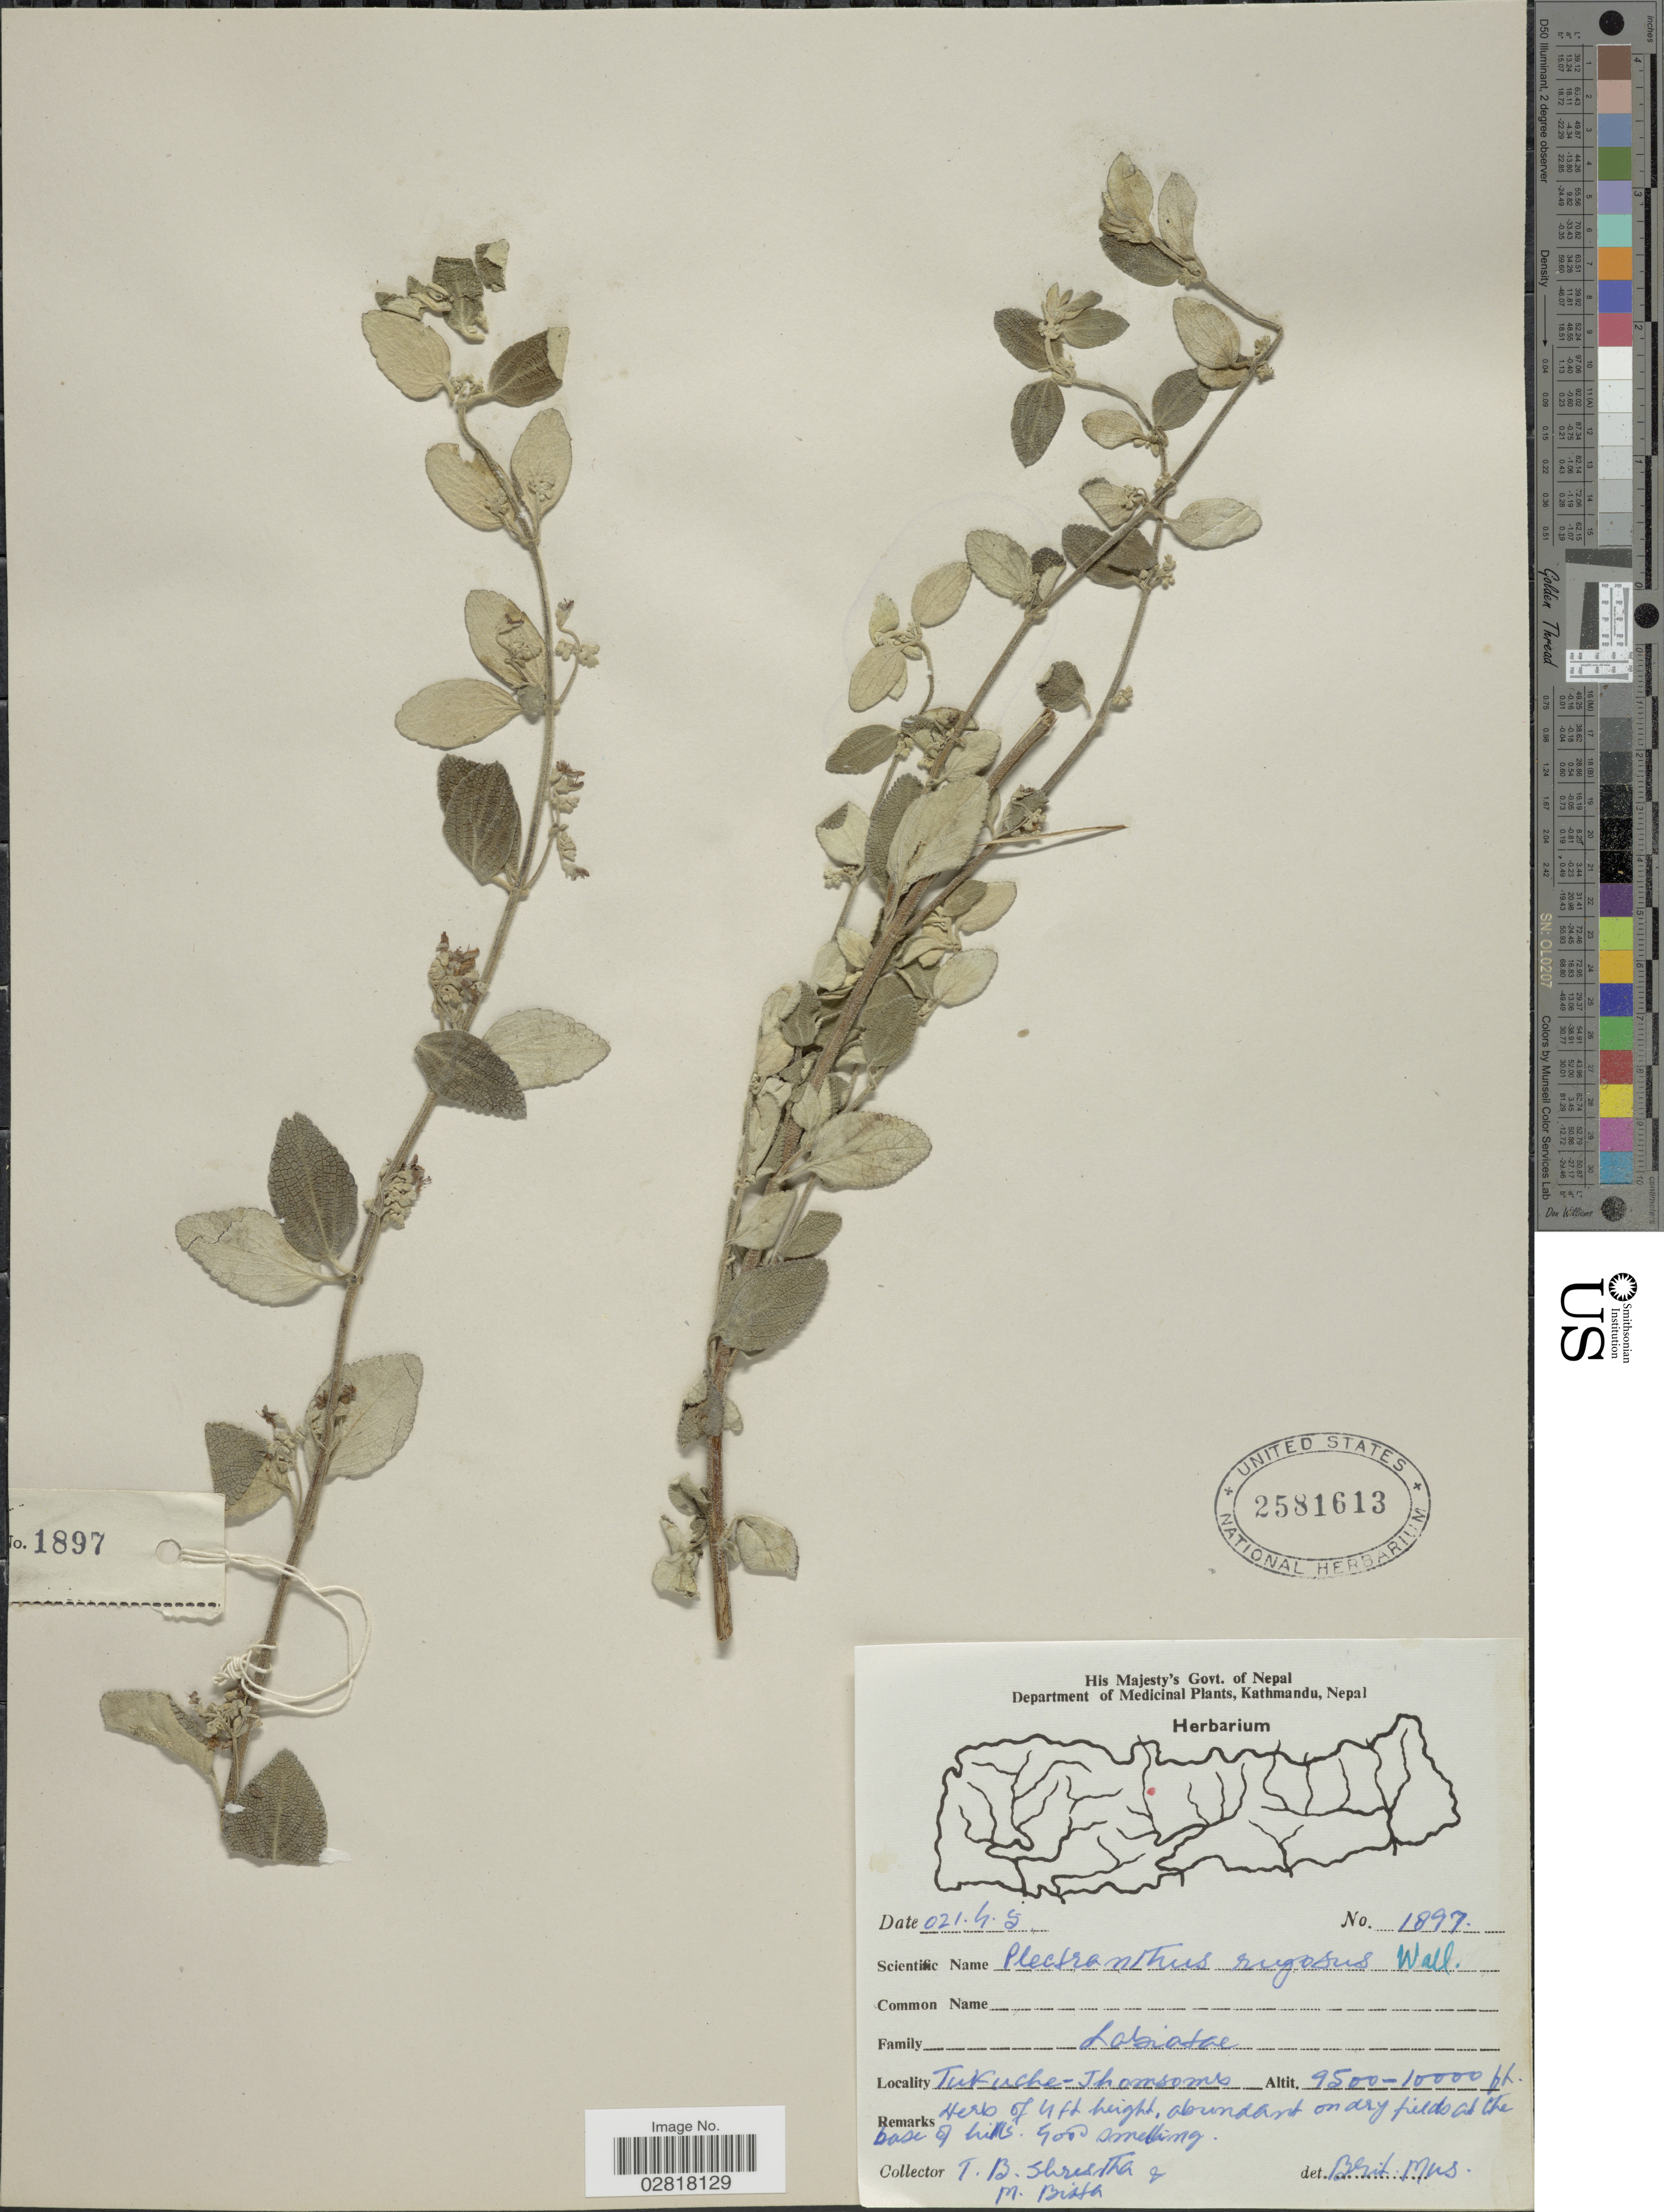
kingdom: Plantae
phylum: Tracheophyta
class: Magnoliopsida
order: Lamiales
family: Lamiaceae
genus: Plectranthus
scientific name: Plectranthus rugosus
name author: Wall. ex Benth.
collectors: T. B. Shrestha & M. Bista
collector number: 1897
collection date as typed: Transcribed d/m/y: 21/4/5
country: Nepal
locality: Tukuche-Thomsoms [interpreted].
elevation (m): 2896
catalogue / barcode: US 2581613